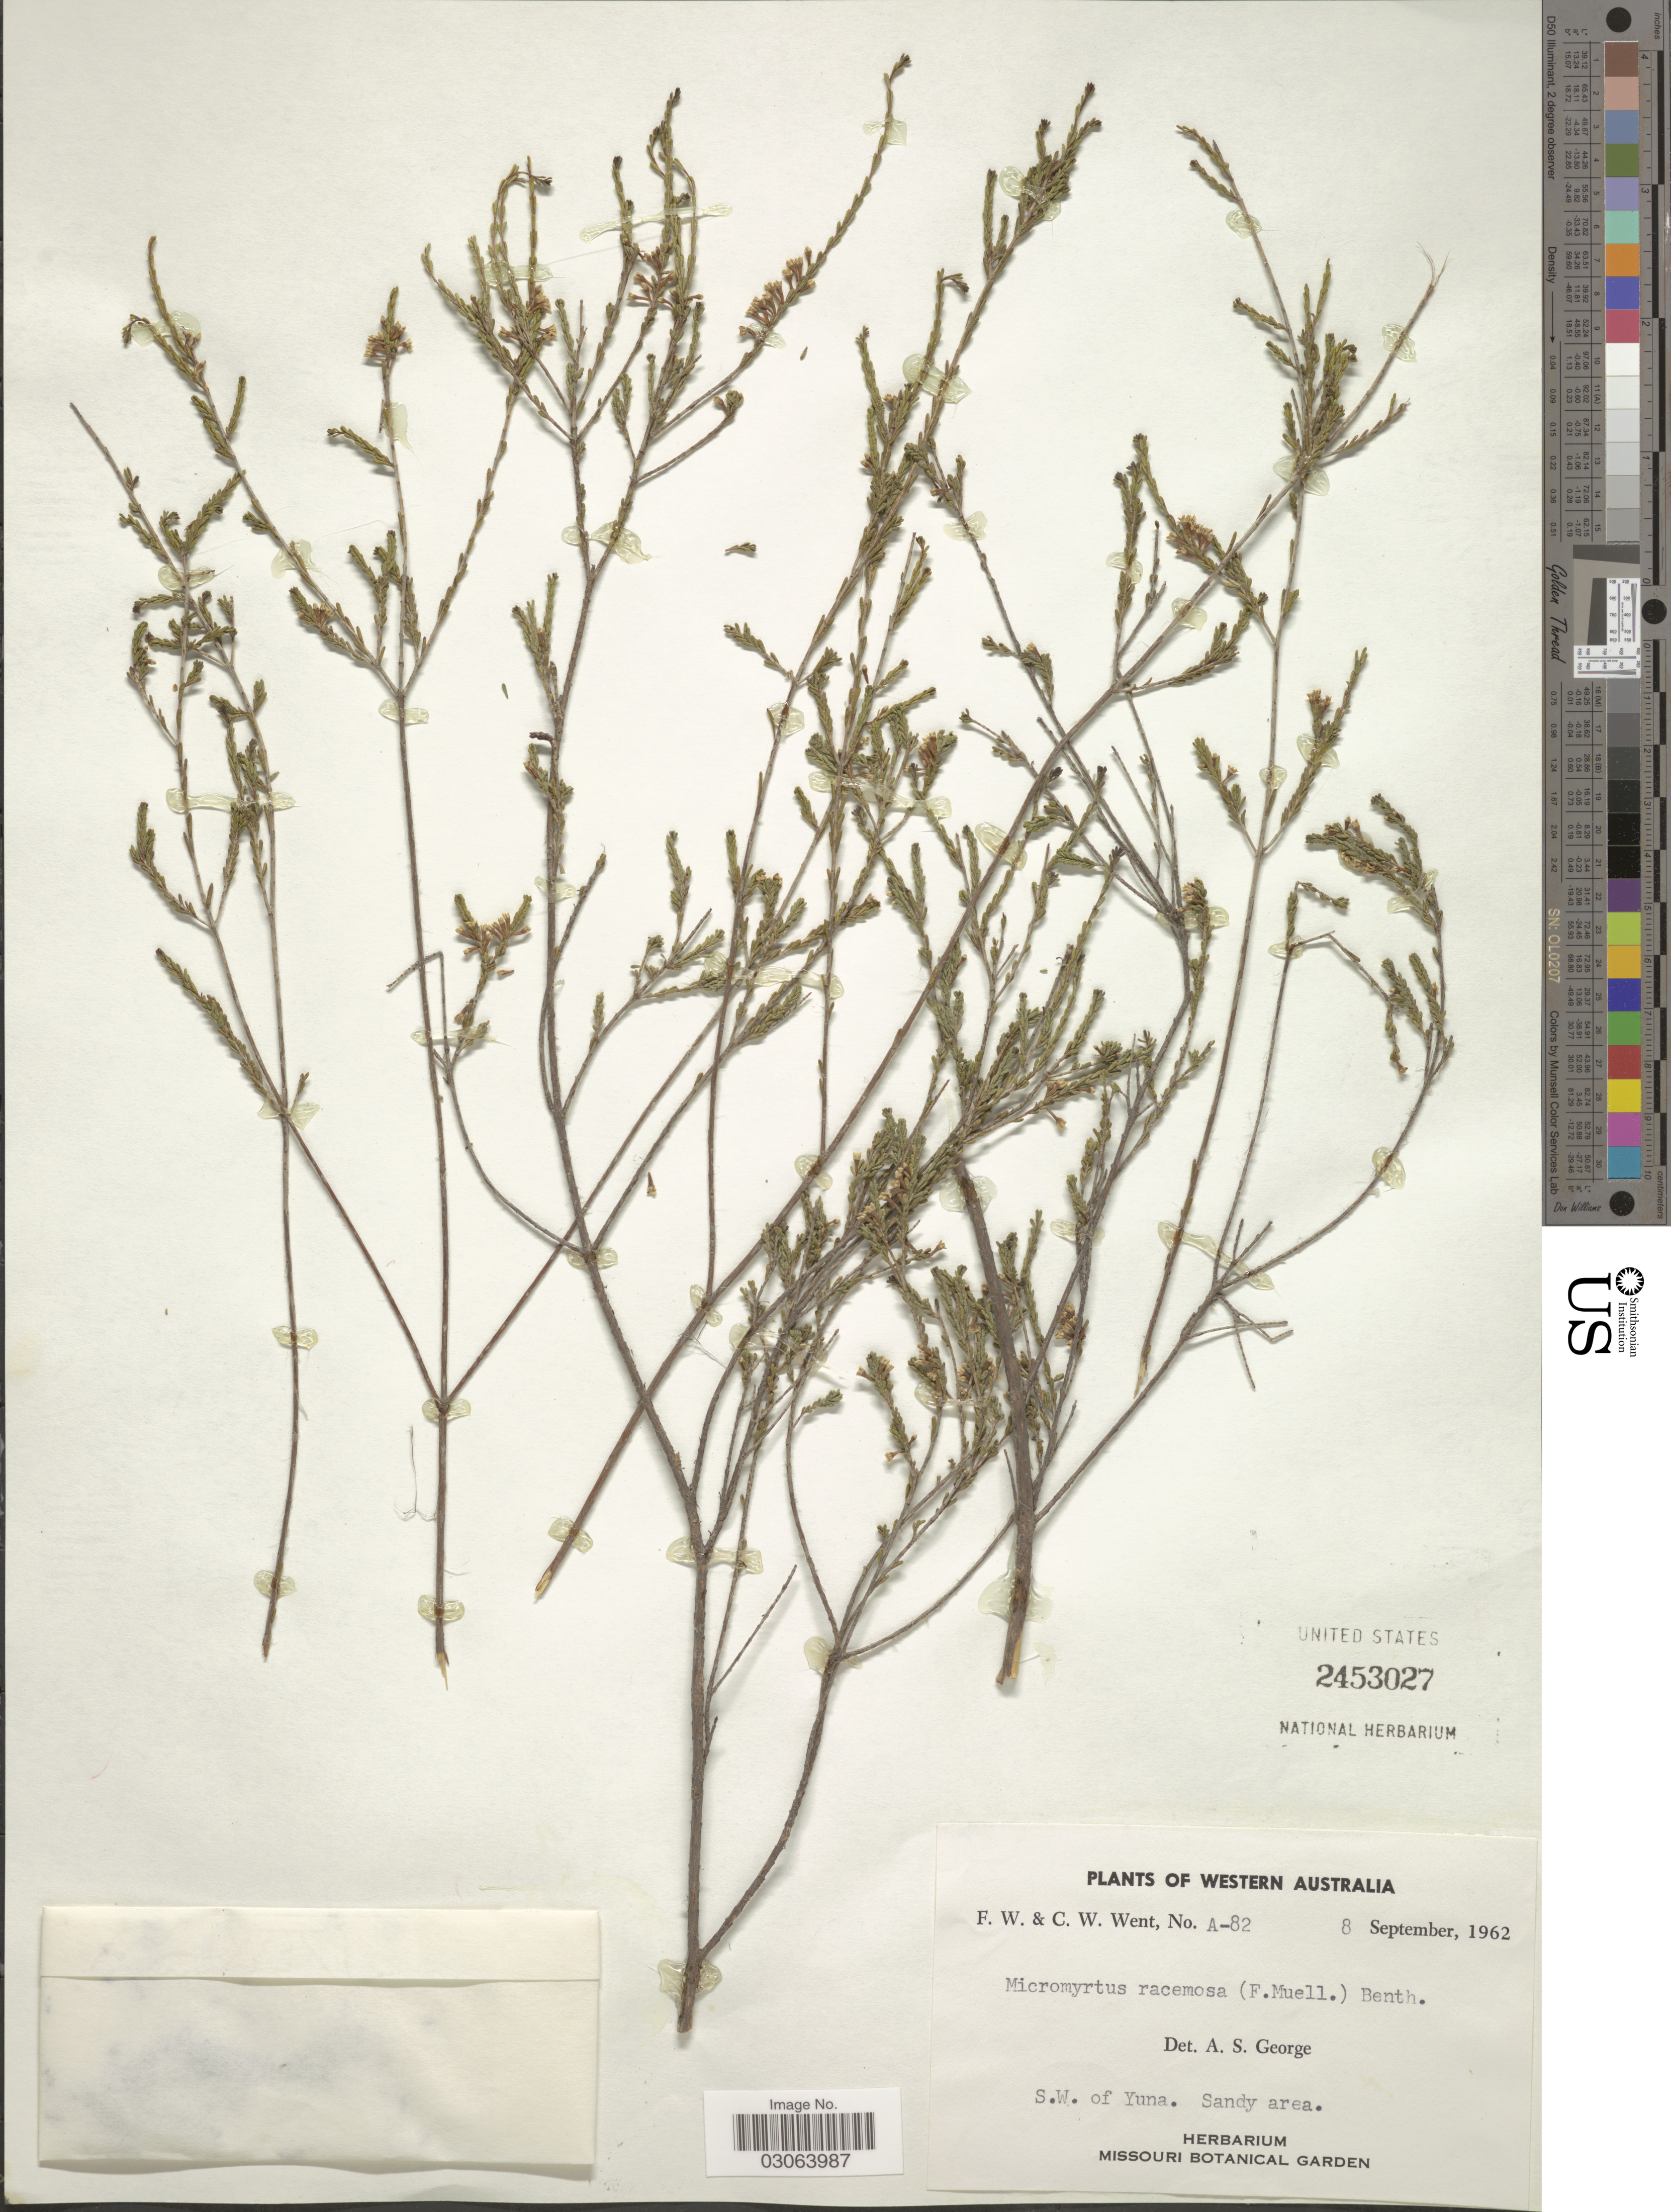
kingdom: Plantae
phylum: Tracheophyta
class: Magnoliopsida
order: Myrtales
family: Myrtaceae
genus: Micromyrtus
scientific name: Micromyrtus racemosa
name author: Benth.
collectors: F. W. Went & C. W. Went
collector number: A-82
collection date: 1962-09-08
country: Australia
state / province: Western Australia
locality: S.W. of Yuna.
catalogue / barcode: US 2453027